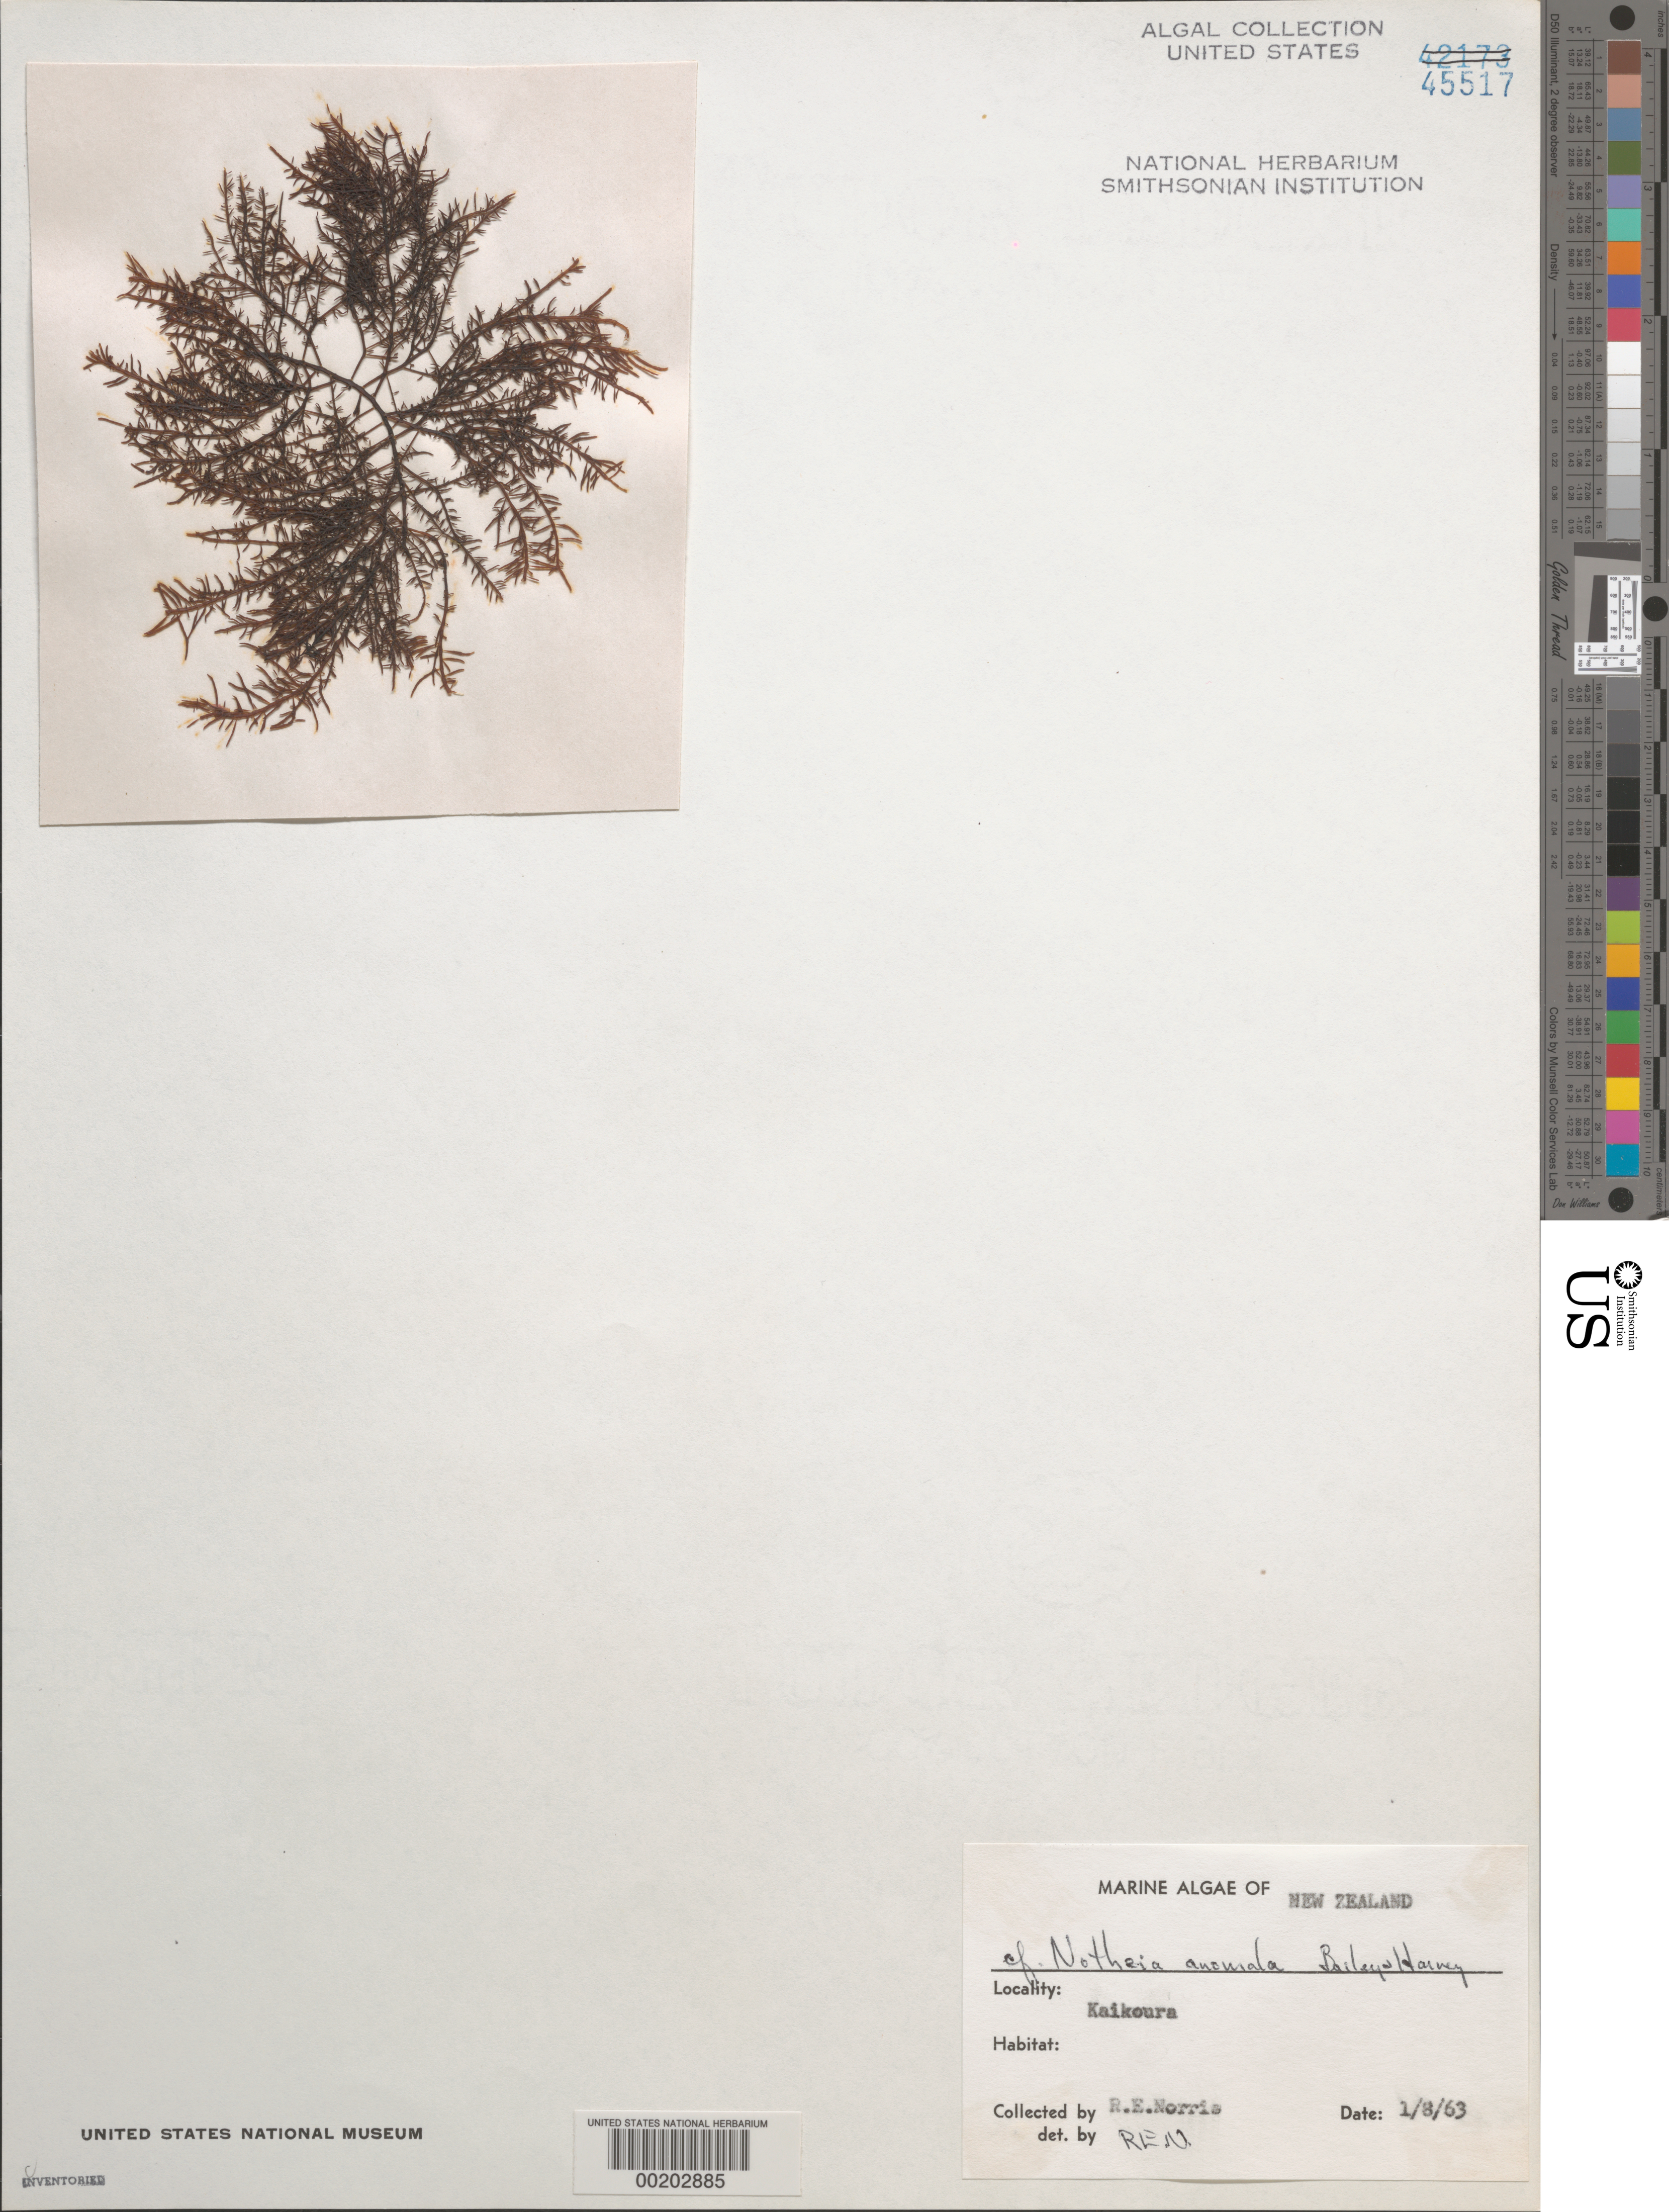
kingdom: Chromista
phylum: Ochrophyta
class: Phaeophyceae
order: Fucales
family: Notheiaceae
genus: Notheia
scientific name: Notheia anomala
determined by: Norris, R. E.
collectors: R. E. Norris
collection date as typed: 08 Jan 1963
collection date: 1963-01-08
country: New Zealand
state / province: Canterbury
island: South Island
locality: Kaikoura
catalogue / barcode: US 45517